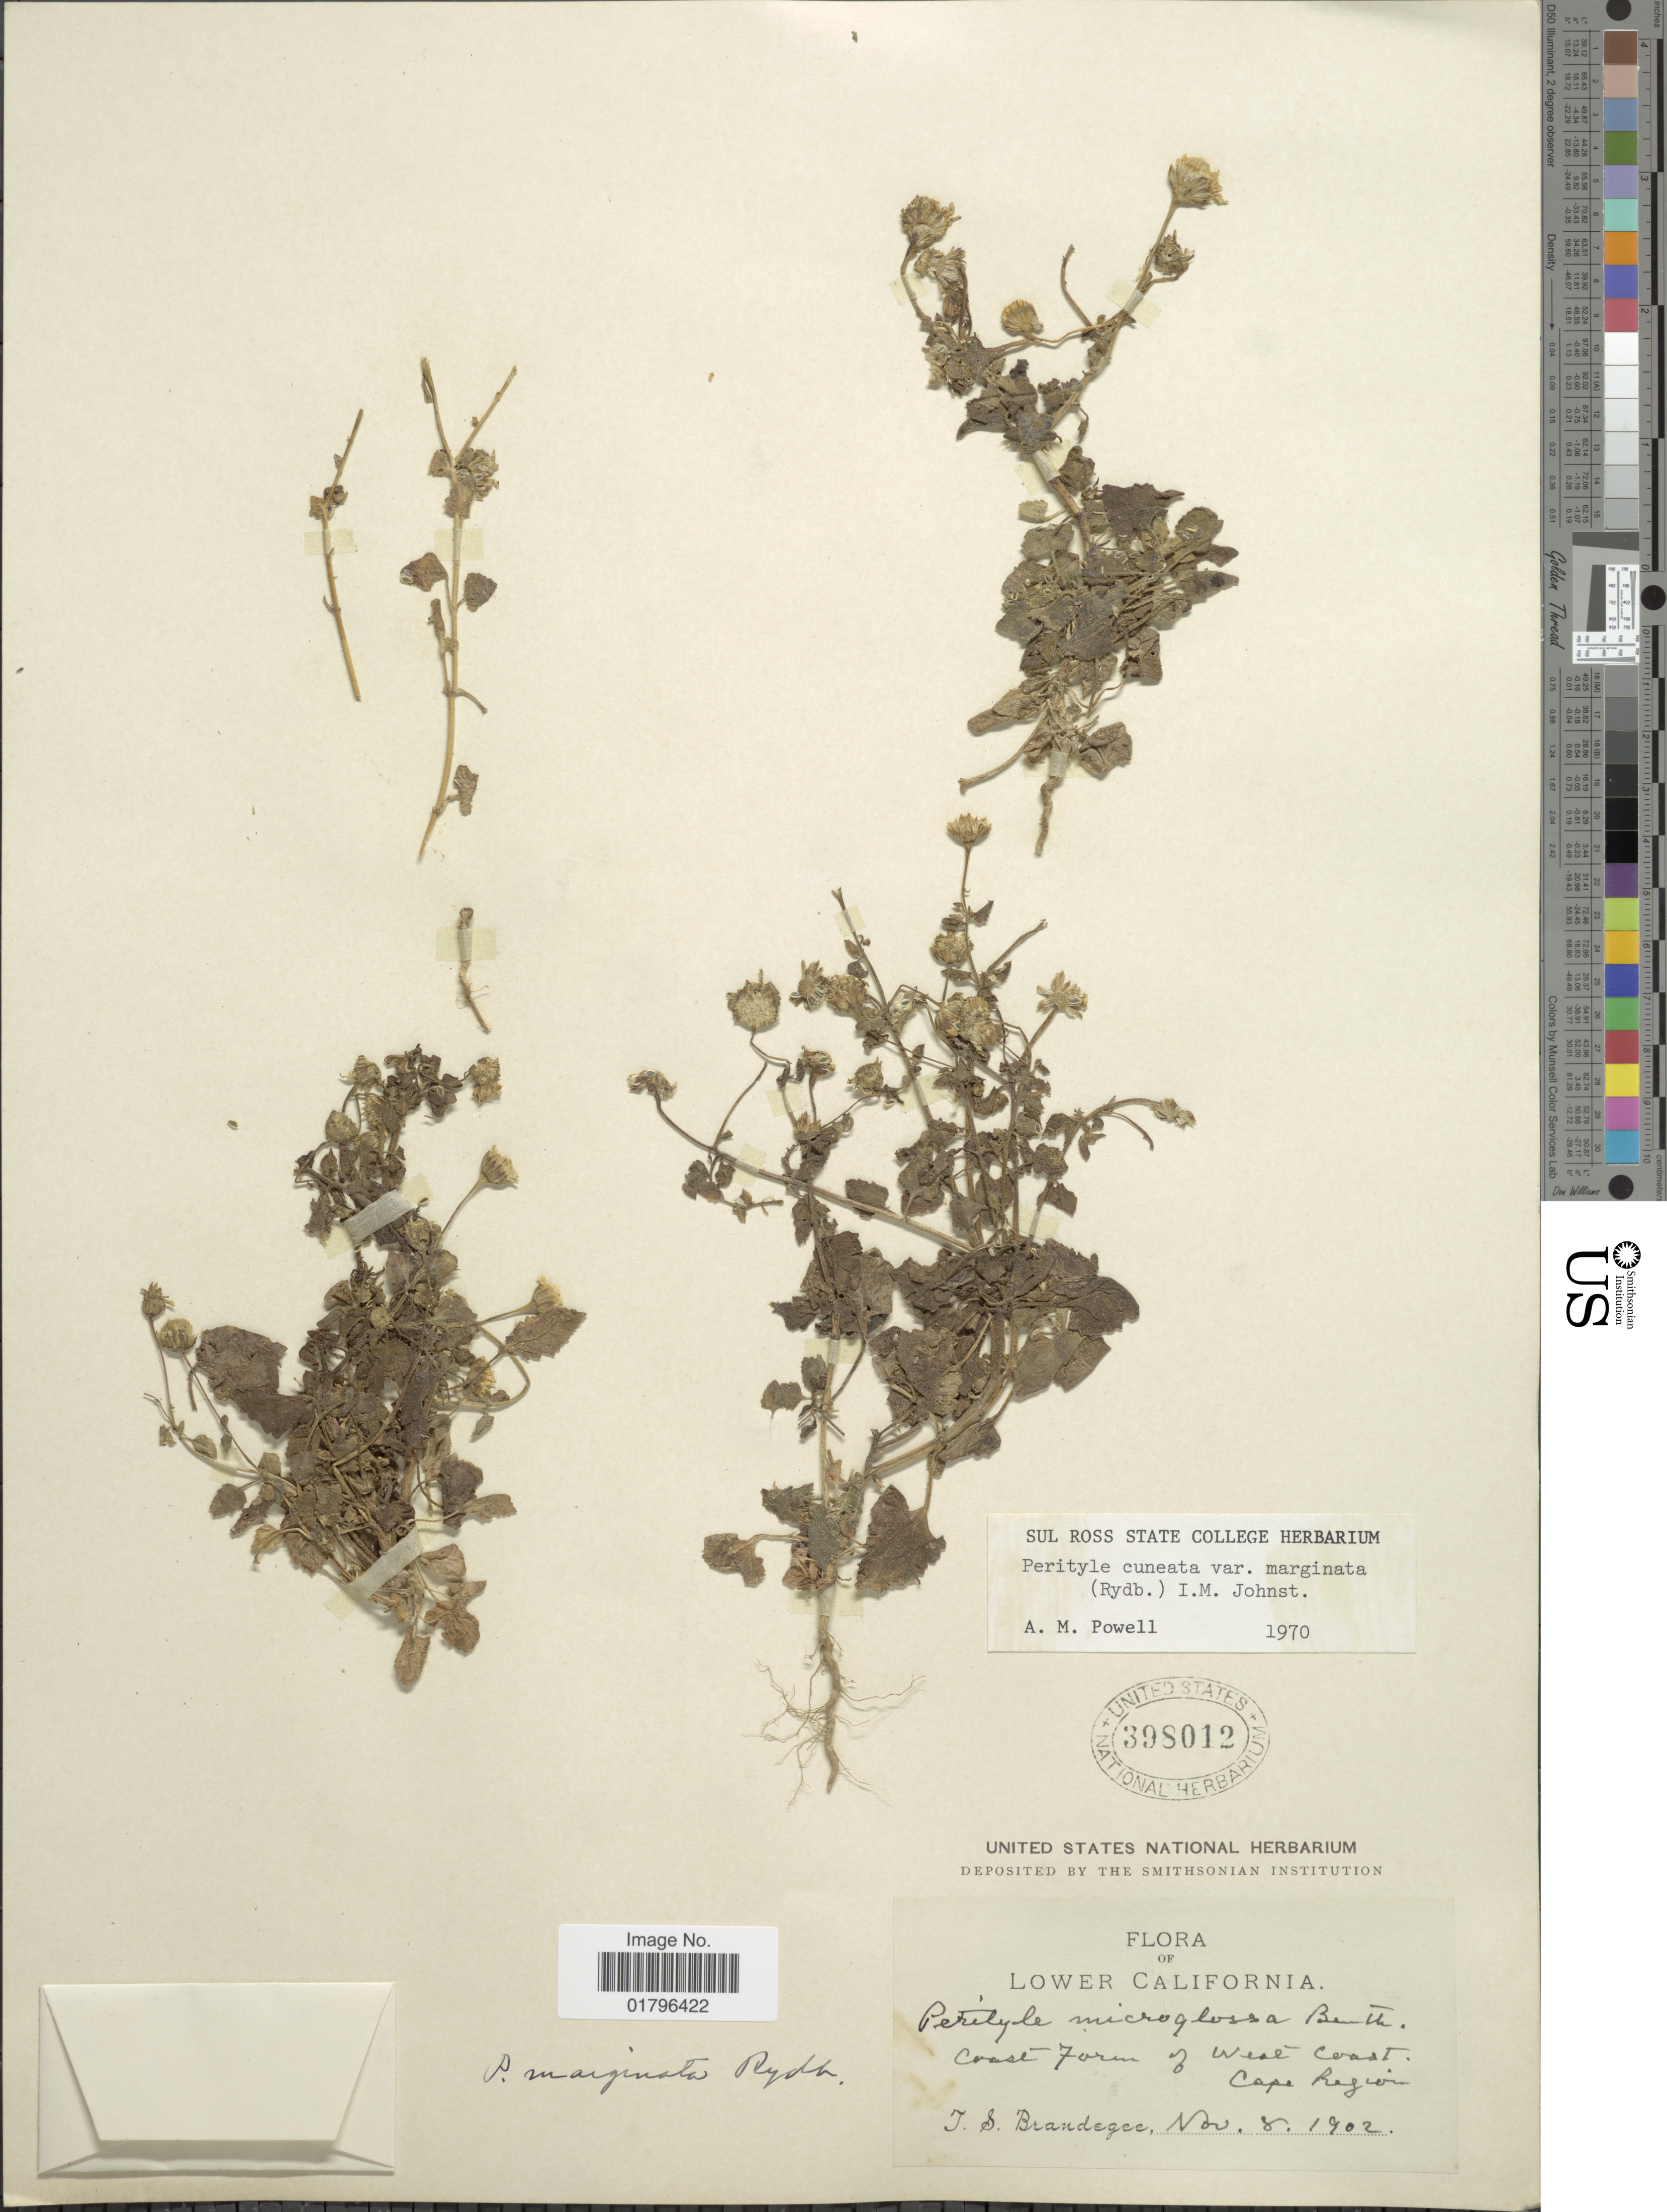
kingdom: Plantae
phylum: Tracheophyta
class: Magnoliopsida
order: Asterales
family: Asteraceae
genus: Perityle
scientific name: Perityle cuneata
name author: Brandegee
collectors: T. S. Brandegee (herbarium)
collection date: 1902-11-08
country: Mexico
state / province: Baja California Sur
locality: Lower California, Coast Form of West Coast, Cape Region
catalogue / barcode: US 398012